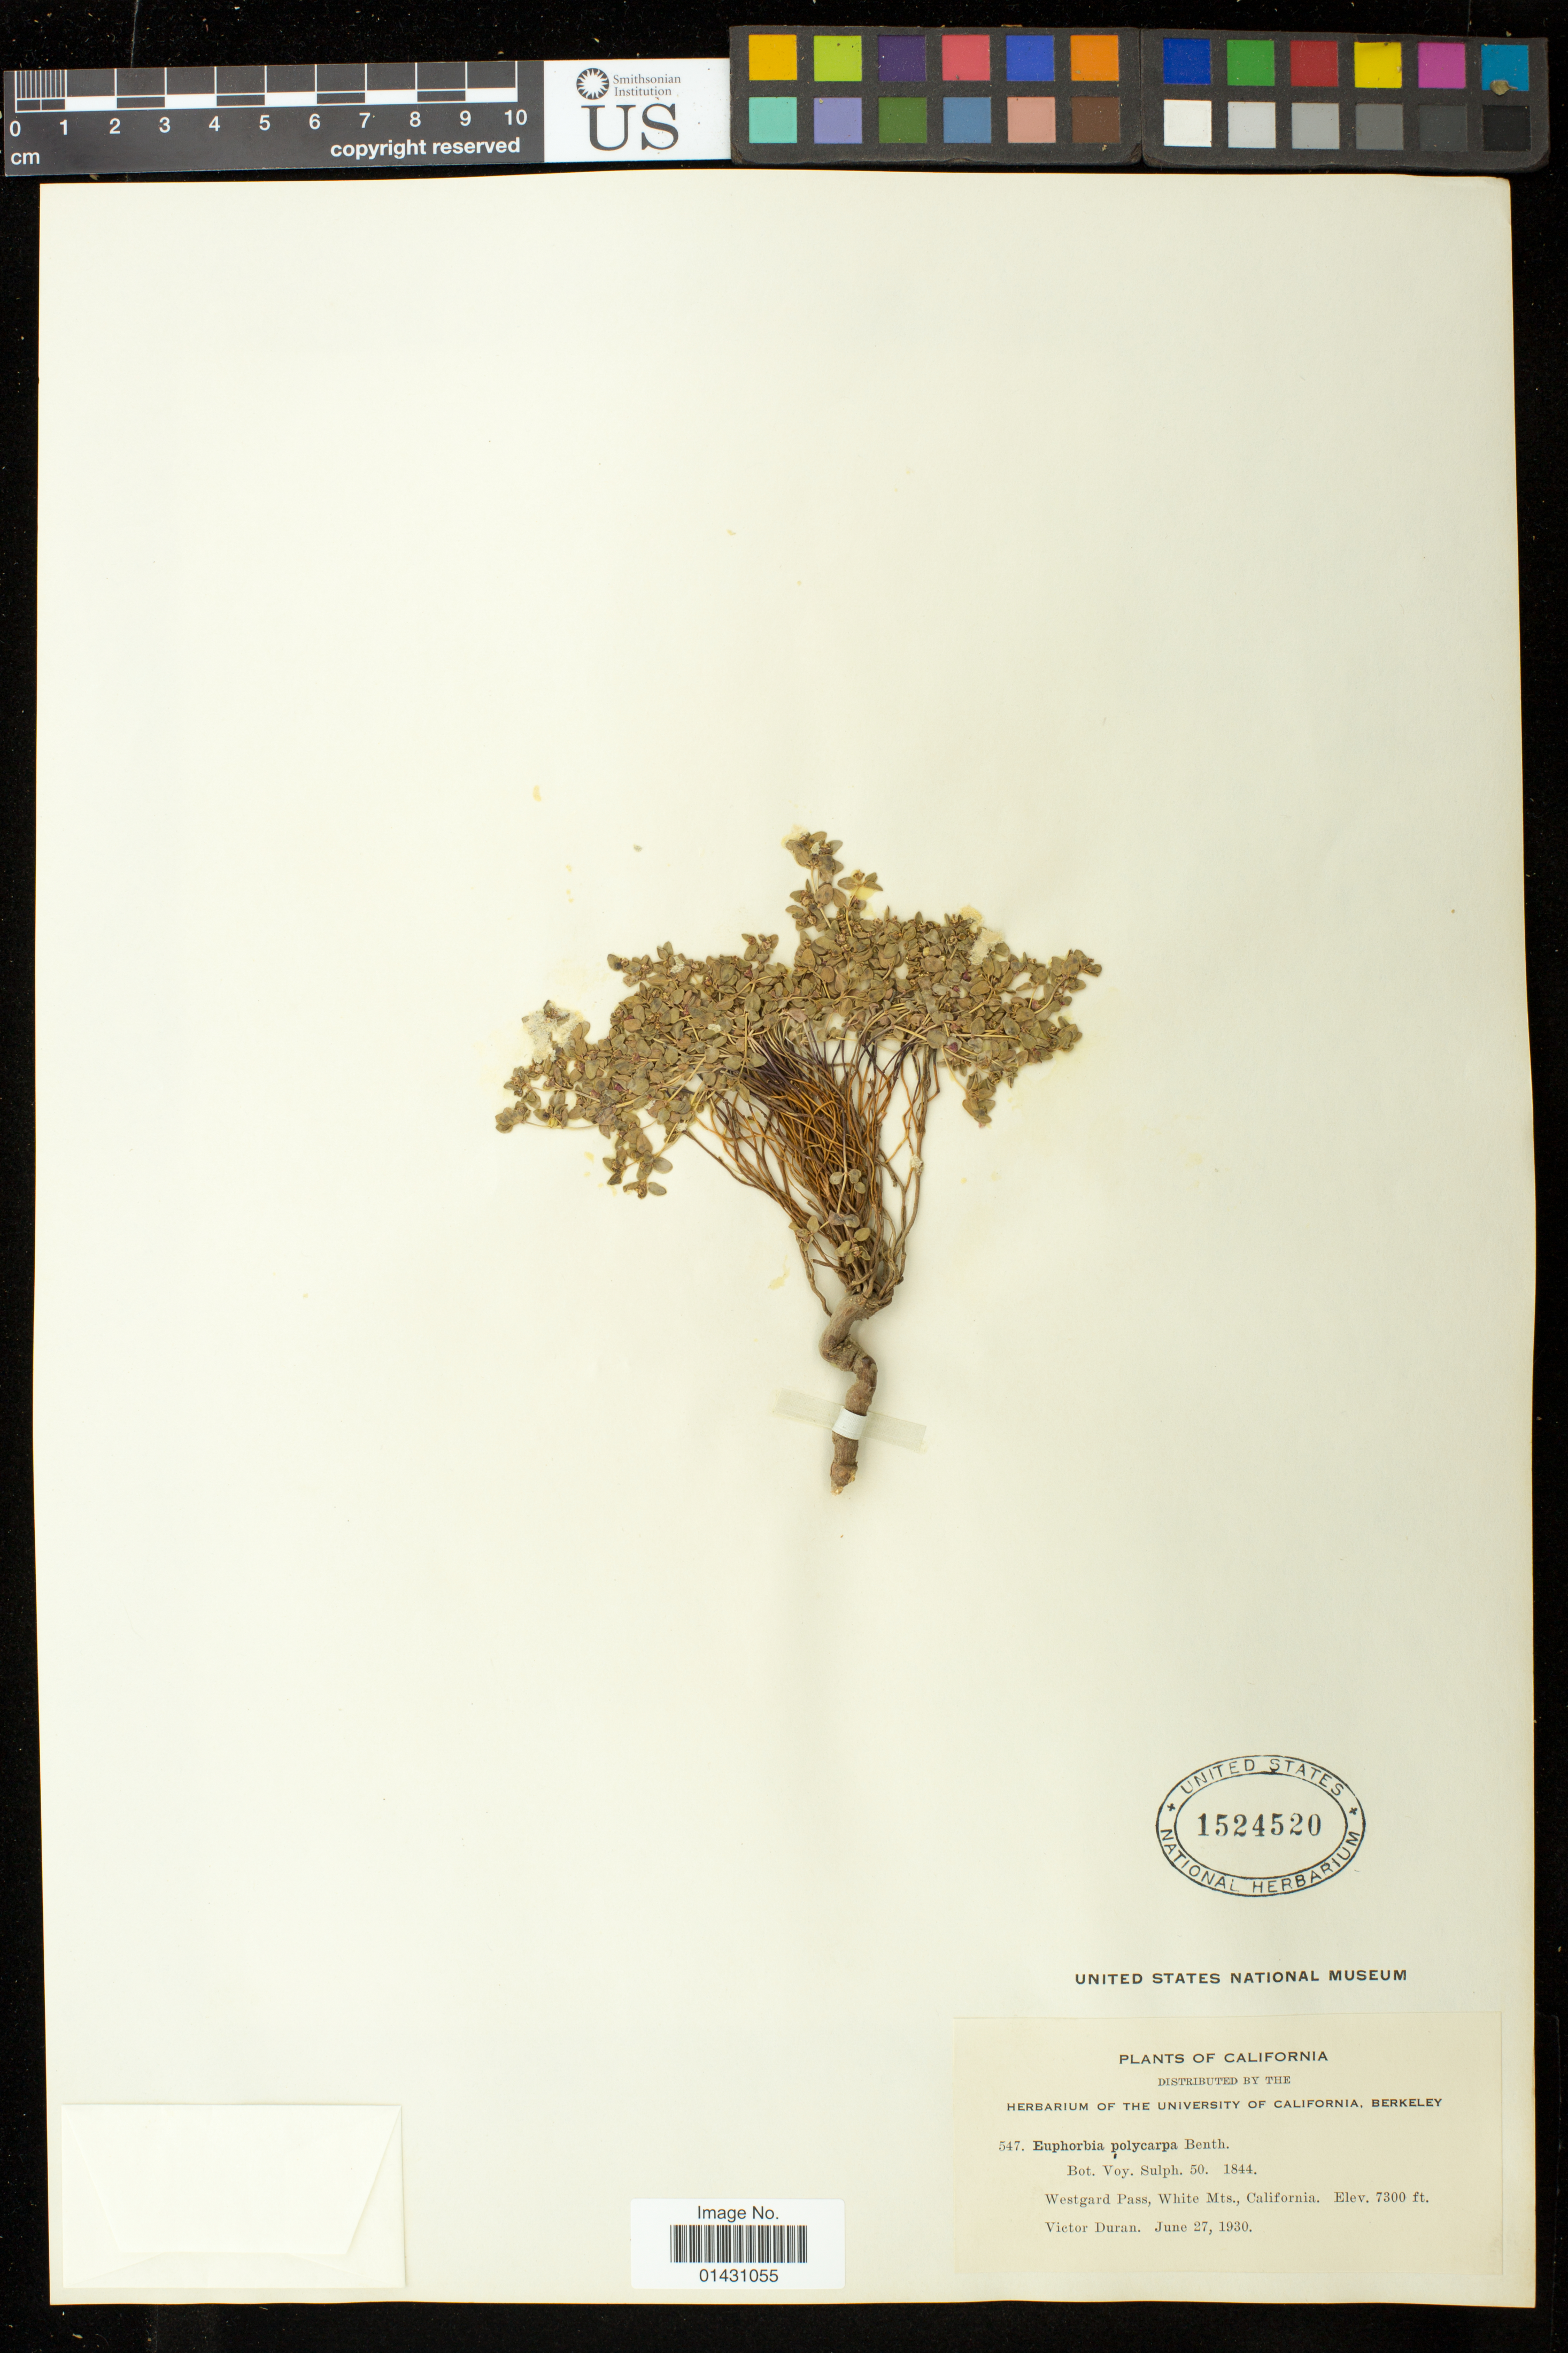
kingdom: Plantae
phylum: Tracheophyta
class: Magnoliopsida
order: Malpighiales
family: Euphorbiaceae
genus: Euphorbia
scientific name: Euphorbia polycarpa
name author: Benth.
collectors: V. Duran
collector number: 547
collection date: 1930-06-27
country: United States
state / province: California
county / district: Inyo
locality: Westgard Pass, White Mts.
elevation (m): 2225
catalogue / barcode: US 1524520